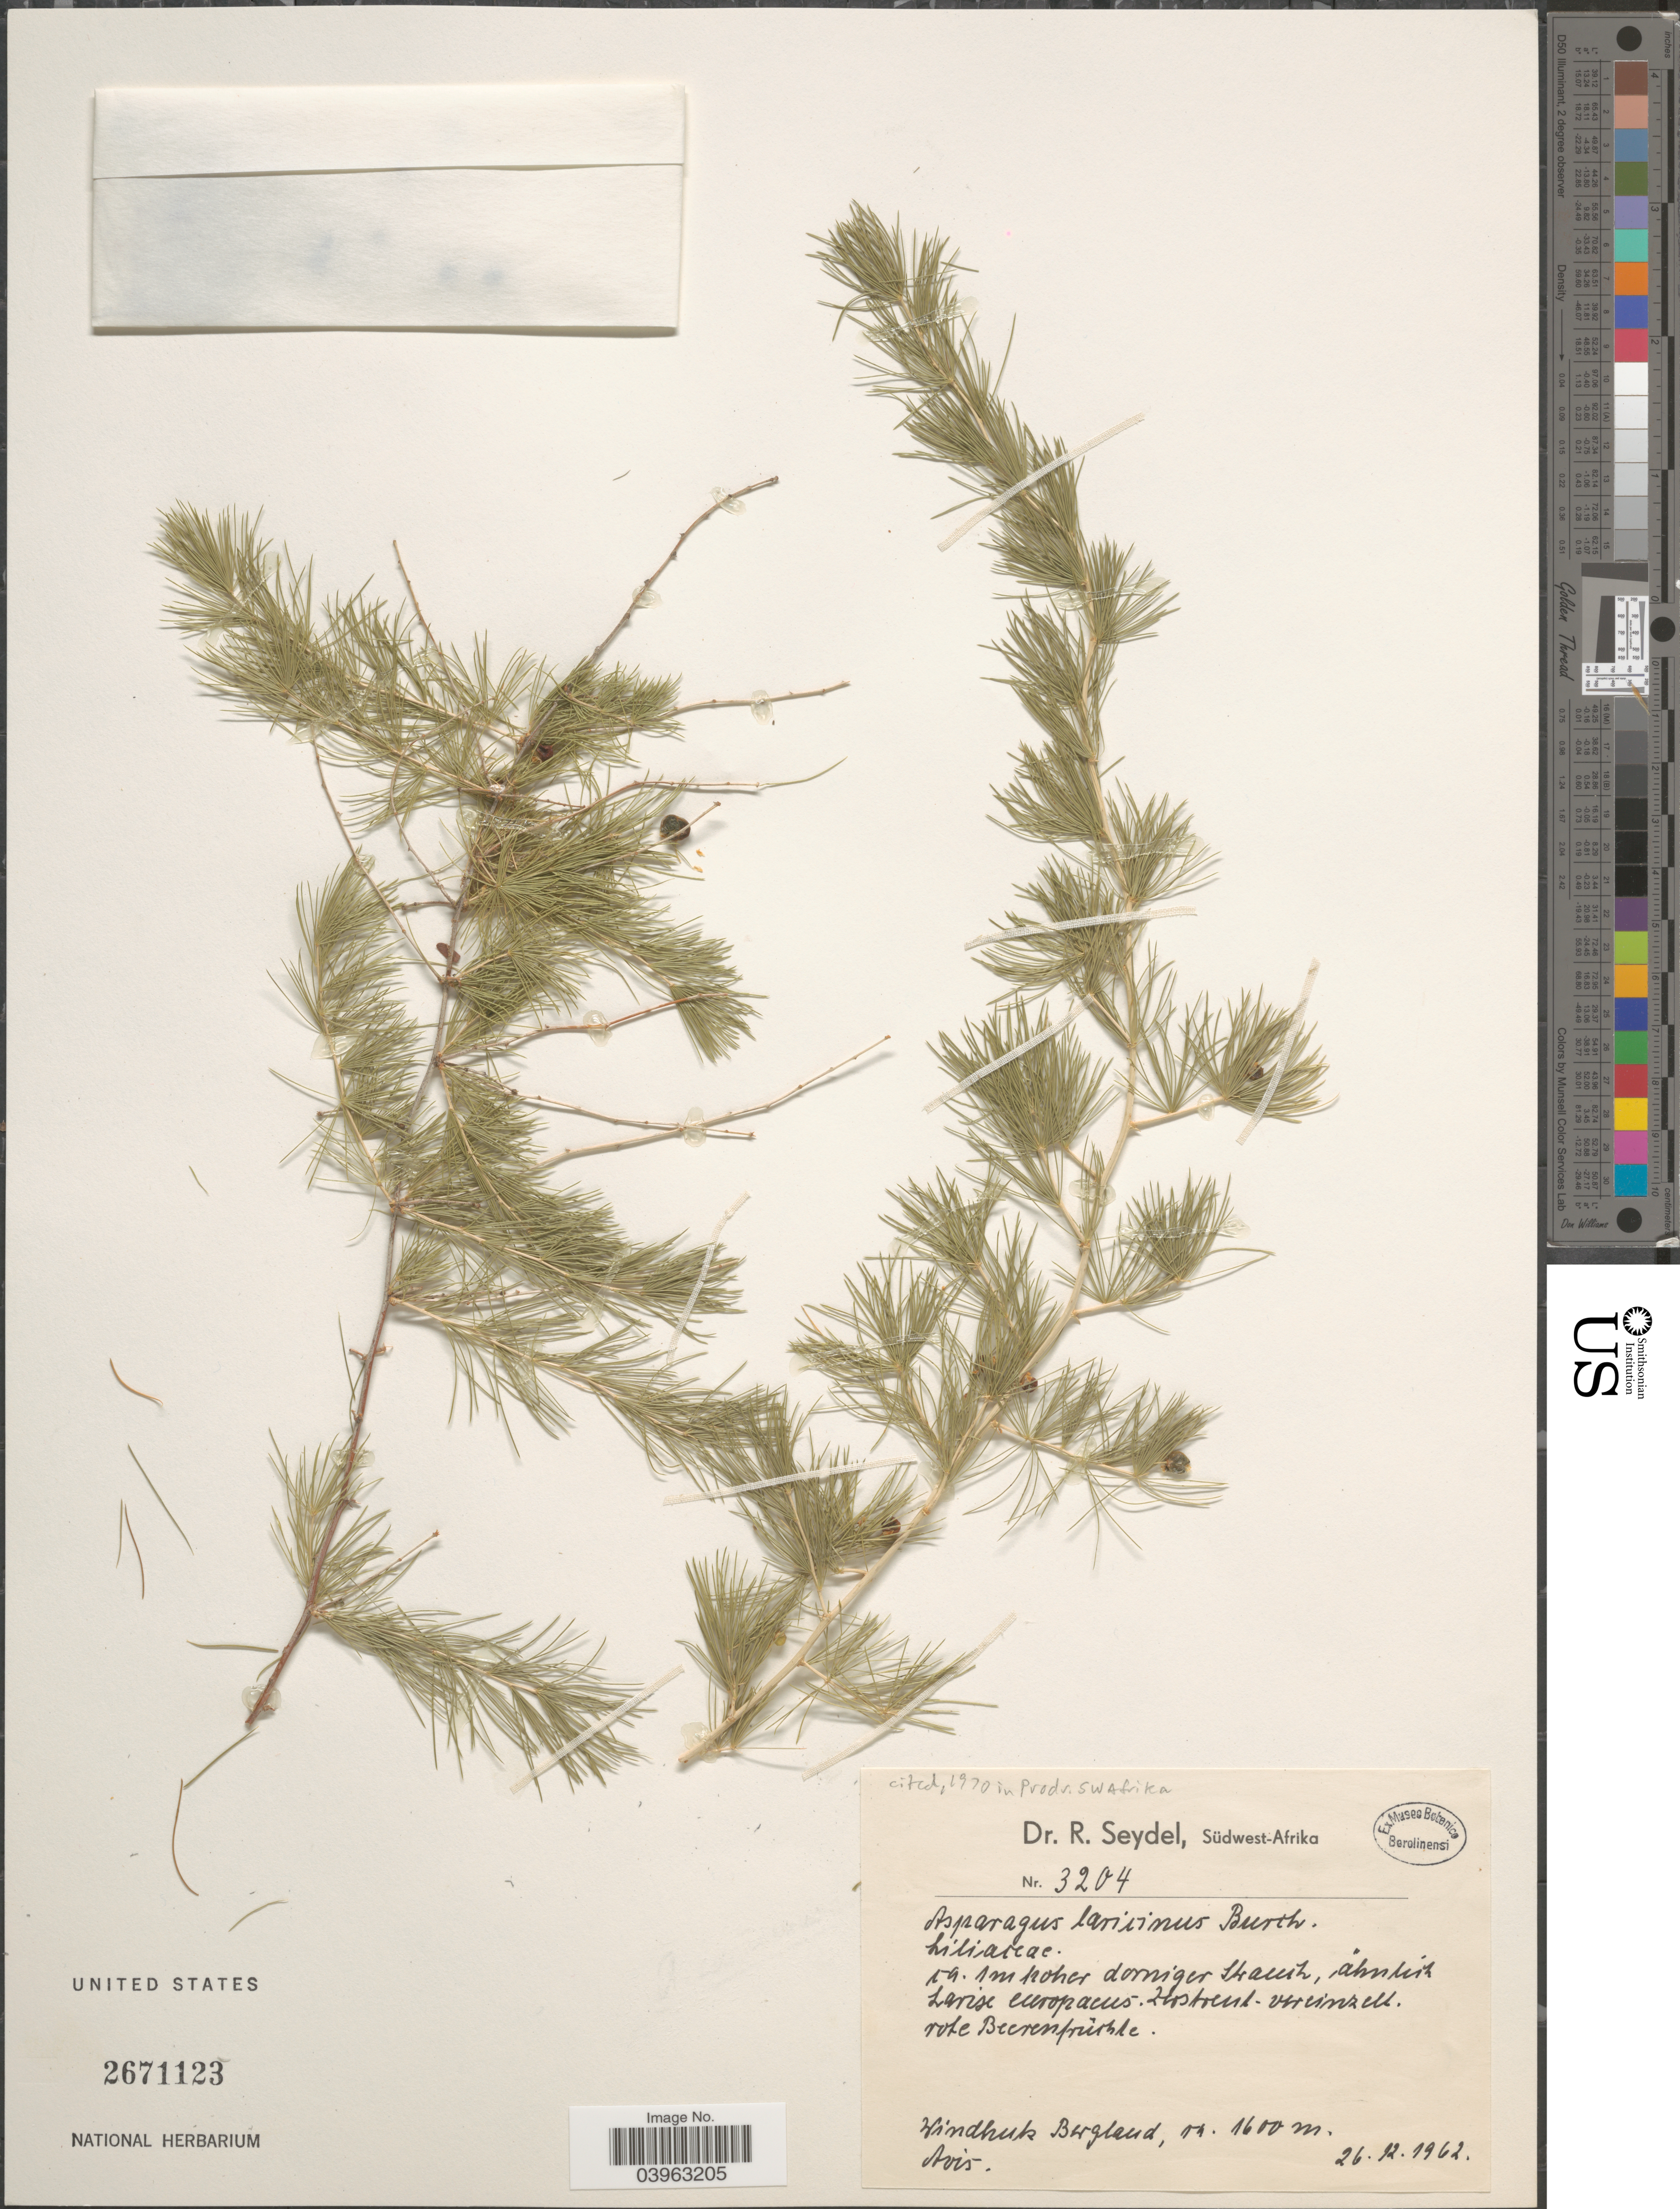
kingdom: Plantae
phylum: Tracheophyta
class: Liliopsida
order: Asparagales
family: Asparagaceae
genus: Asparagus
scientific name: Asparagus laricinus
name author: Burch.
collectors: R. Seydel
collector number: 3204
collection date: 1962-12-26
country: Namibia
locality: Südwest-Afrika. Windhuk, Bergland, Avis.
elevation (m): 1600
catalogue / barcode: US 2671123